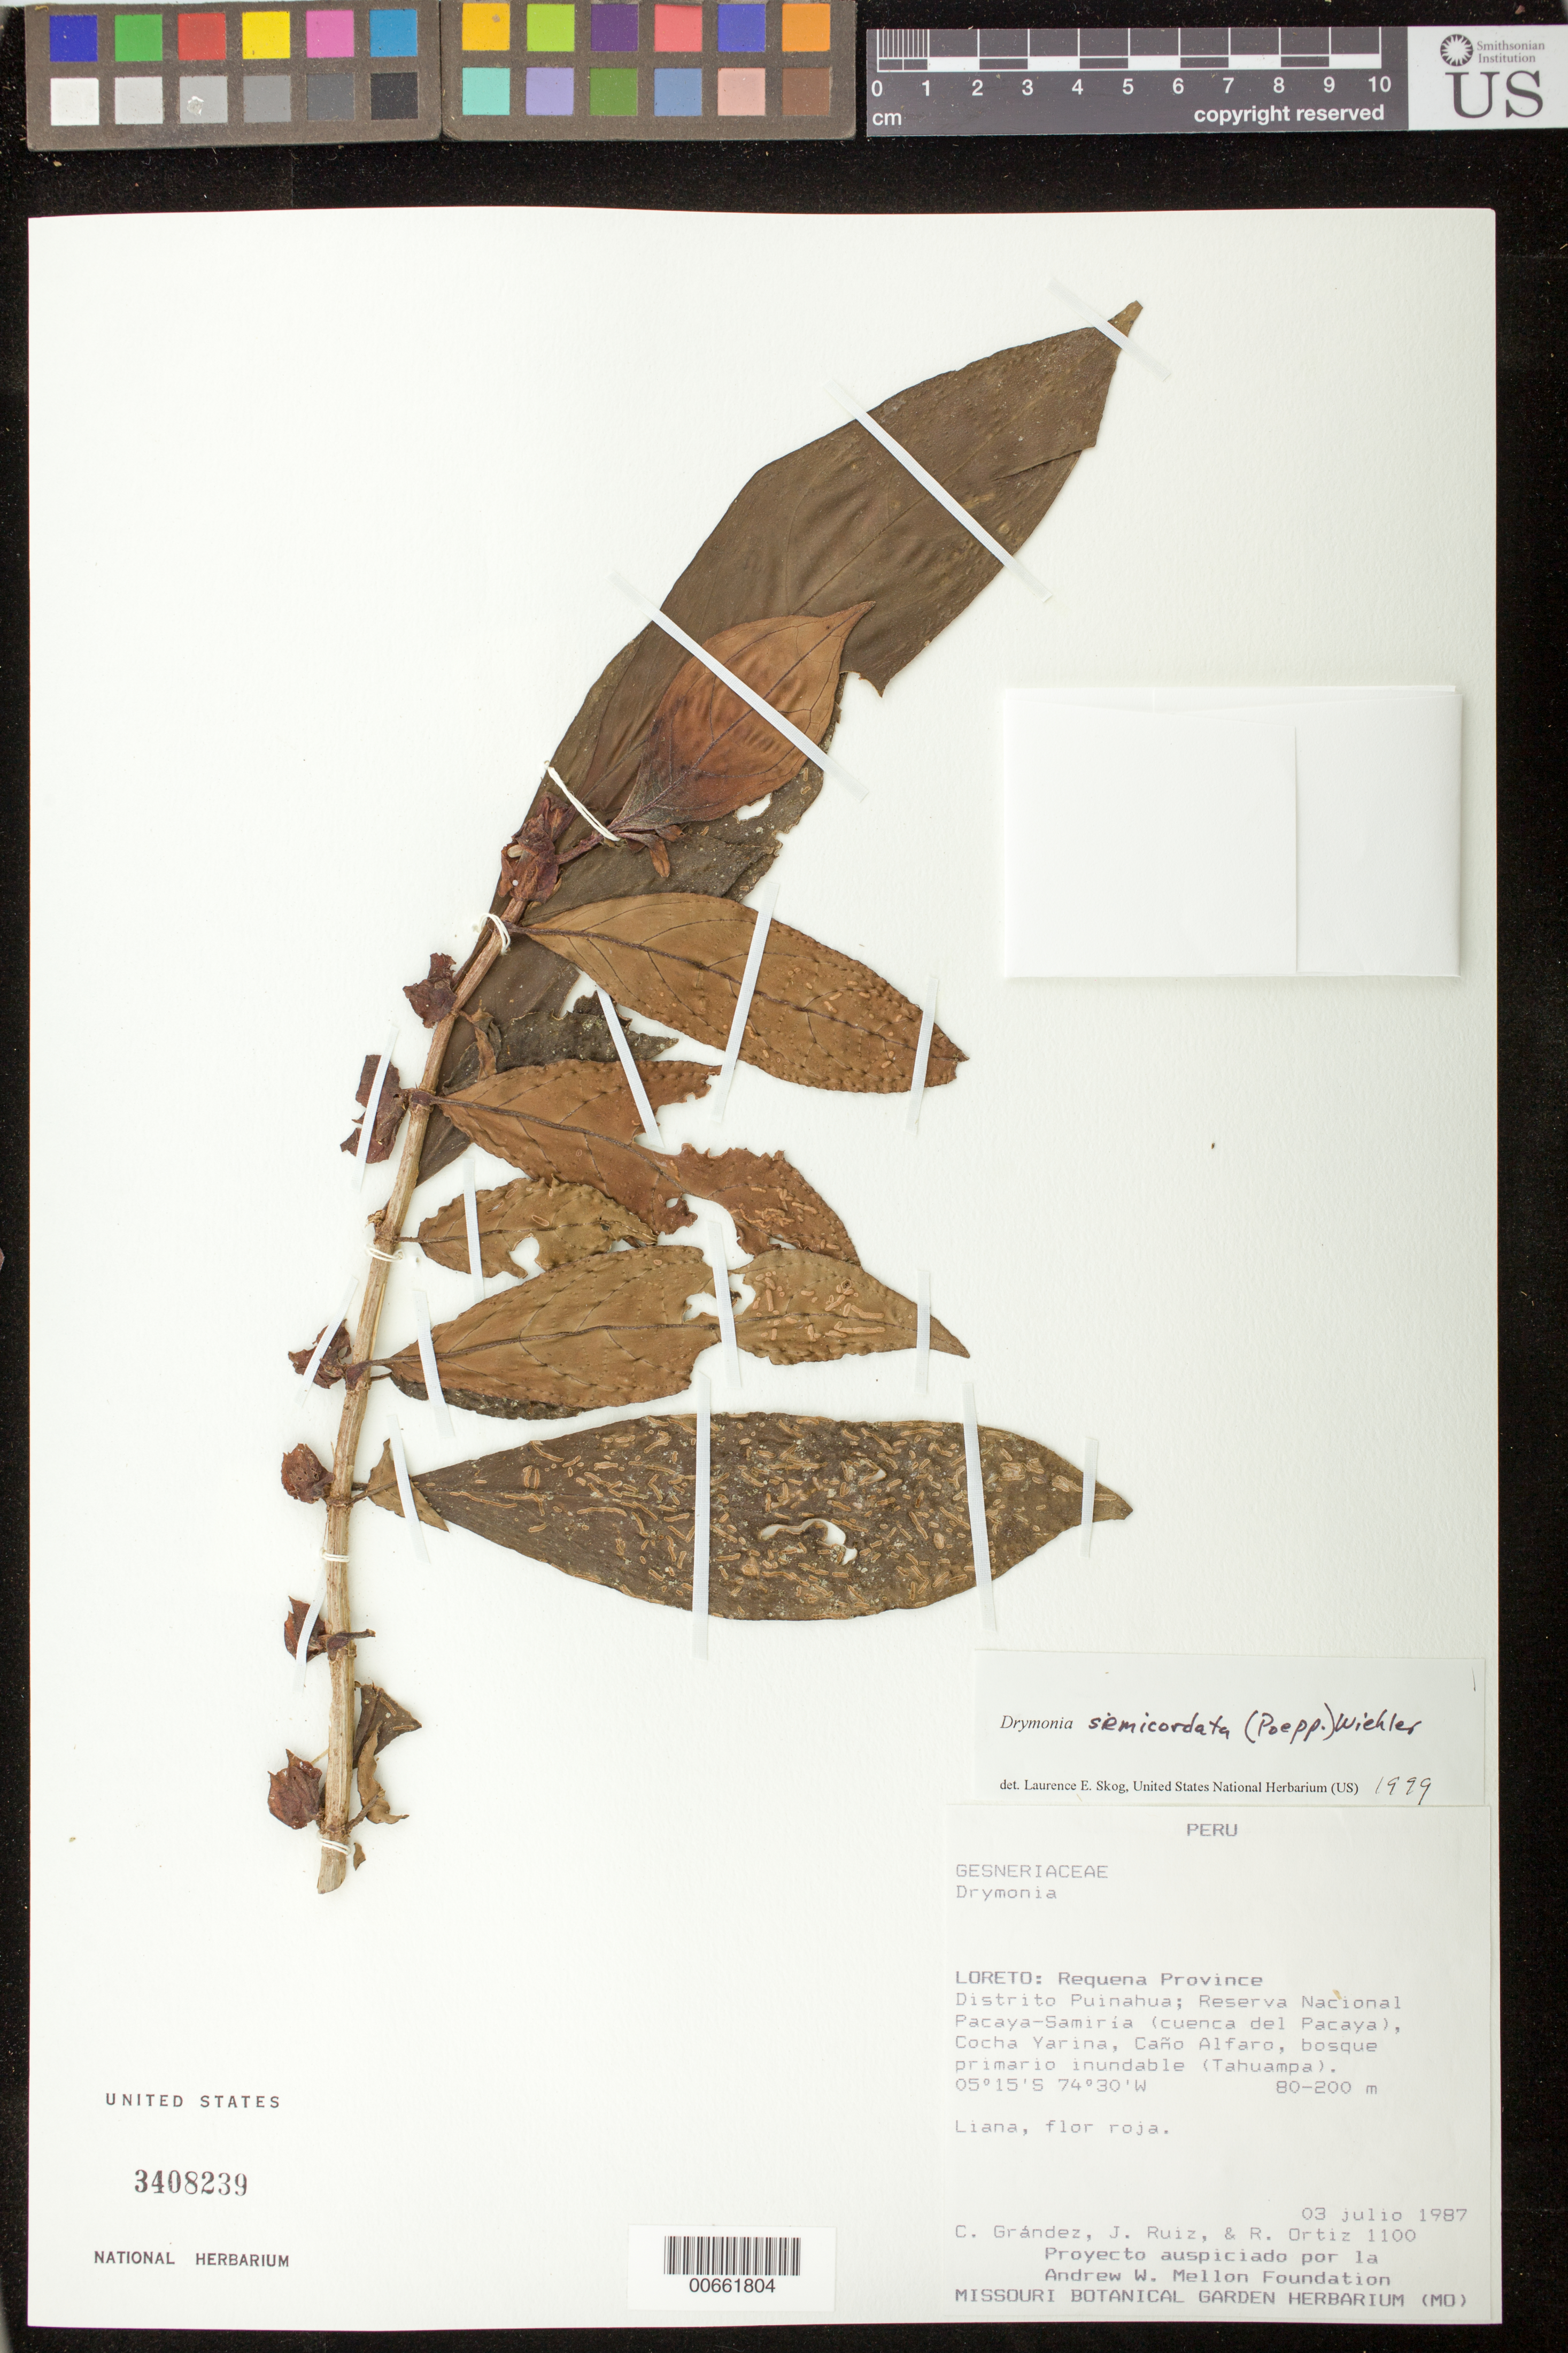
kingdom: Plantae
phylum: Tracheophyta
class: Magnoliopsida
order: Lamiales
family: Gesneriaceae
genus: Drymonia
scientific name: Drymonia semicordata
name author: (Poepp.) Wiehler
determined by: Skog, Laurence E.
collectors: C. Grández, J. Ruiz & R. del C. Ortiz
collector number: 1100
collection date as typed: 03 Jul 1987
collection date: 1987-07-03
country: Peru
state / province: Loreto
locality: Prov. Requena, Dtto. Puinahua; Reserva Nacional Pacaya-Samiría (cuenca del Pacaya), Cocha Yarina, Caño Alfaro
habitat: Bosque primario inundable (Tahuampa)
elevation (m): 80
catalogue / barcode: US 3408239